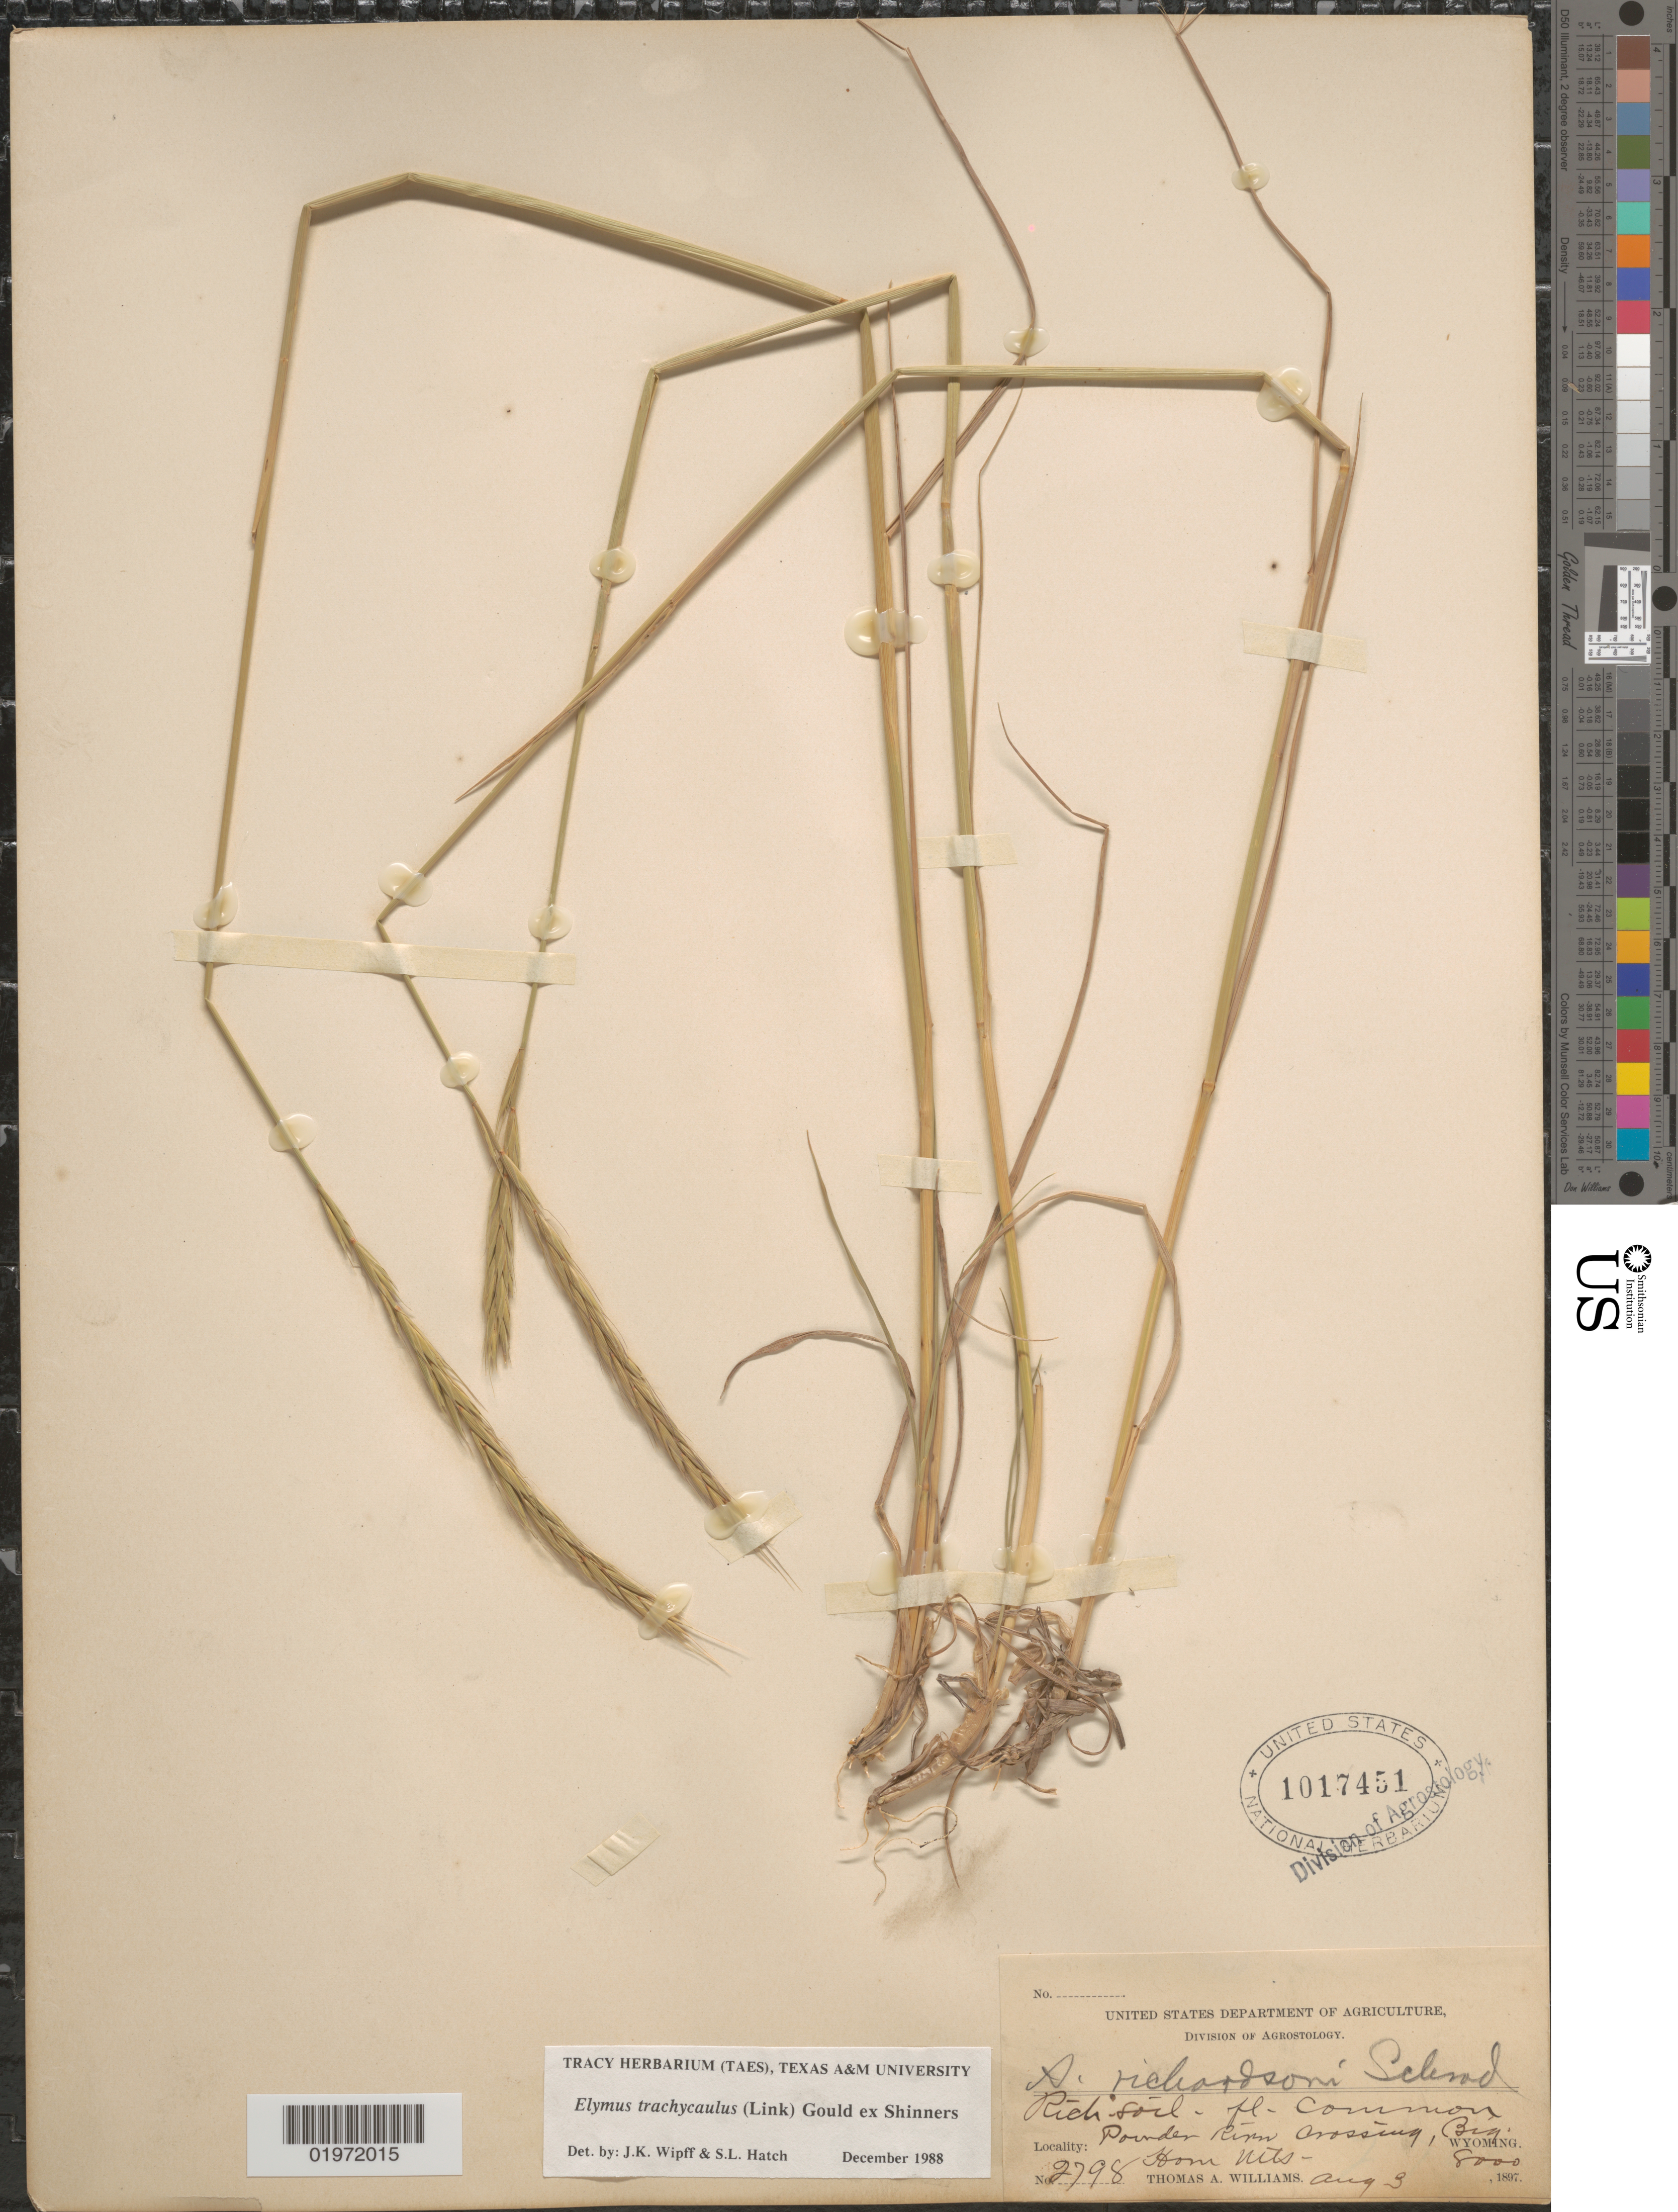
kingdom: Plantae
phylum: Tracheophyta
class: Liliopsida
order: Poales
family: Poaceae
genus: Elymus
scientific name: Elymus trachycaulus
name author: (Link) Gould ex Shinners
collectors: T. A. Williams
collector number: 2798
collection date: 1897-08-03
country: United States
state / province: Wyoming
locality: Pounder River Crossing, Big Horn Mts.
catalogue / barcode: US 1017451